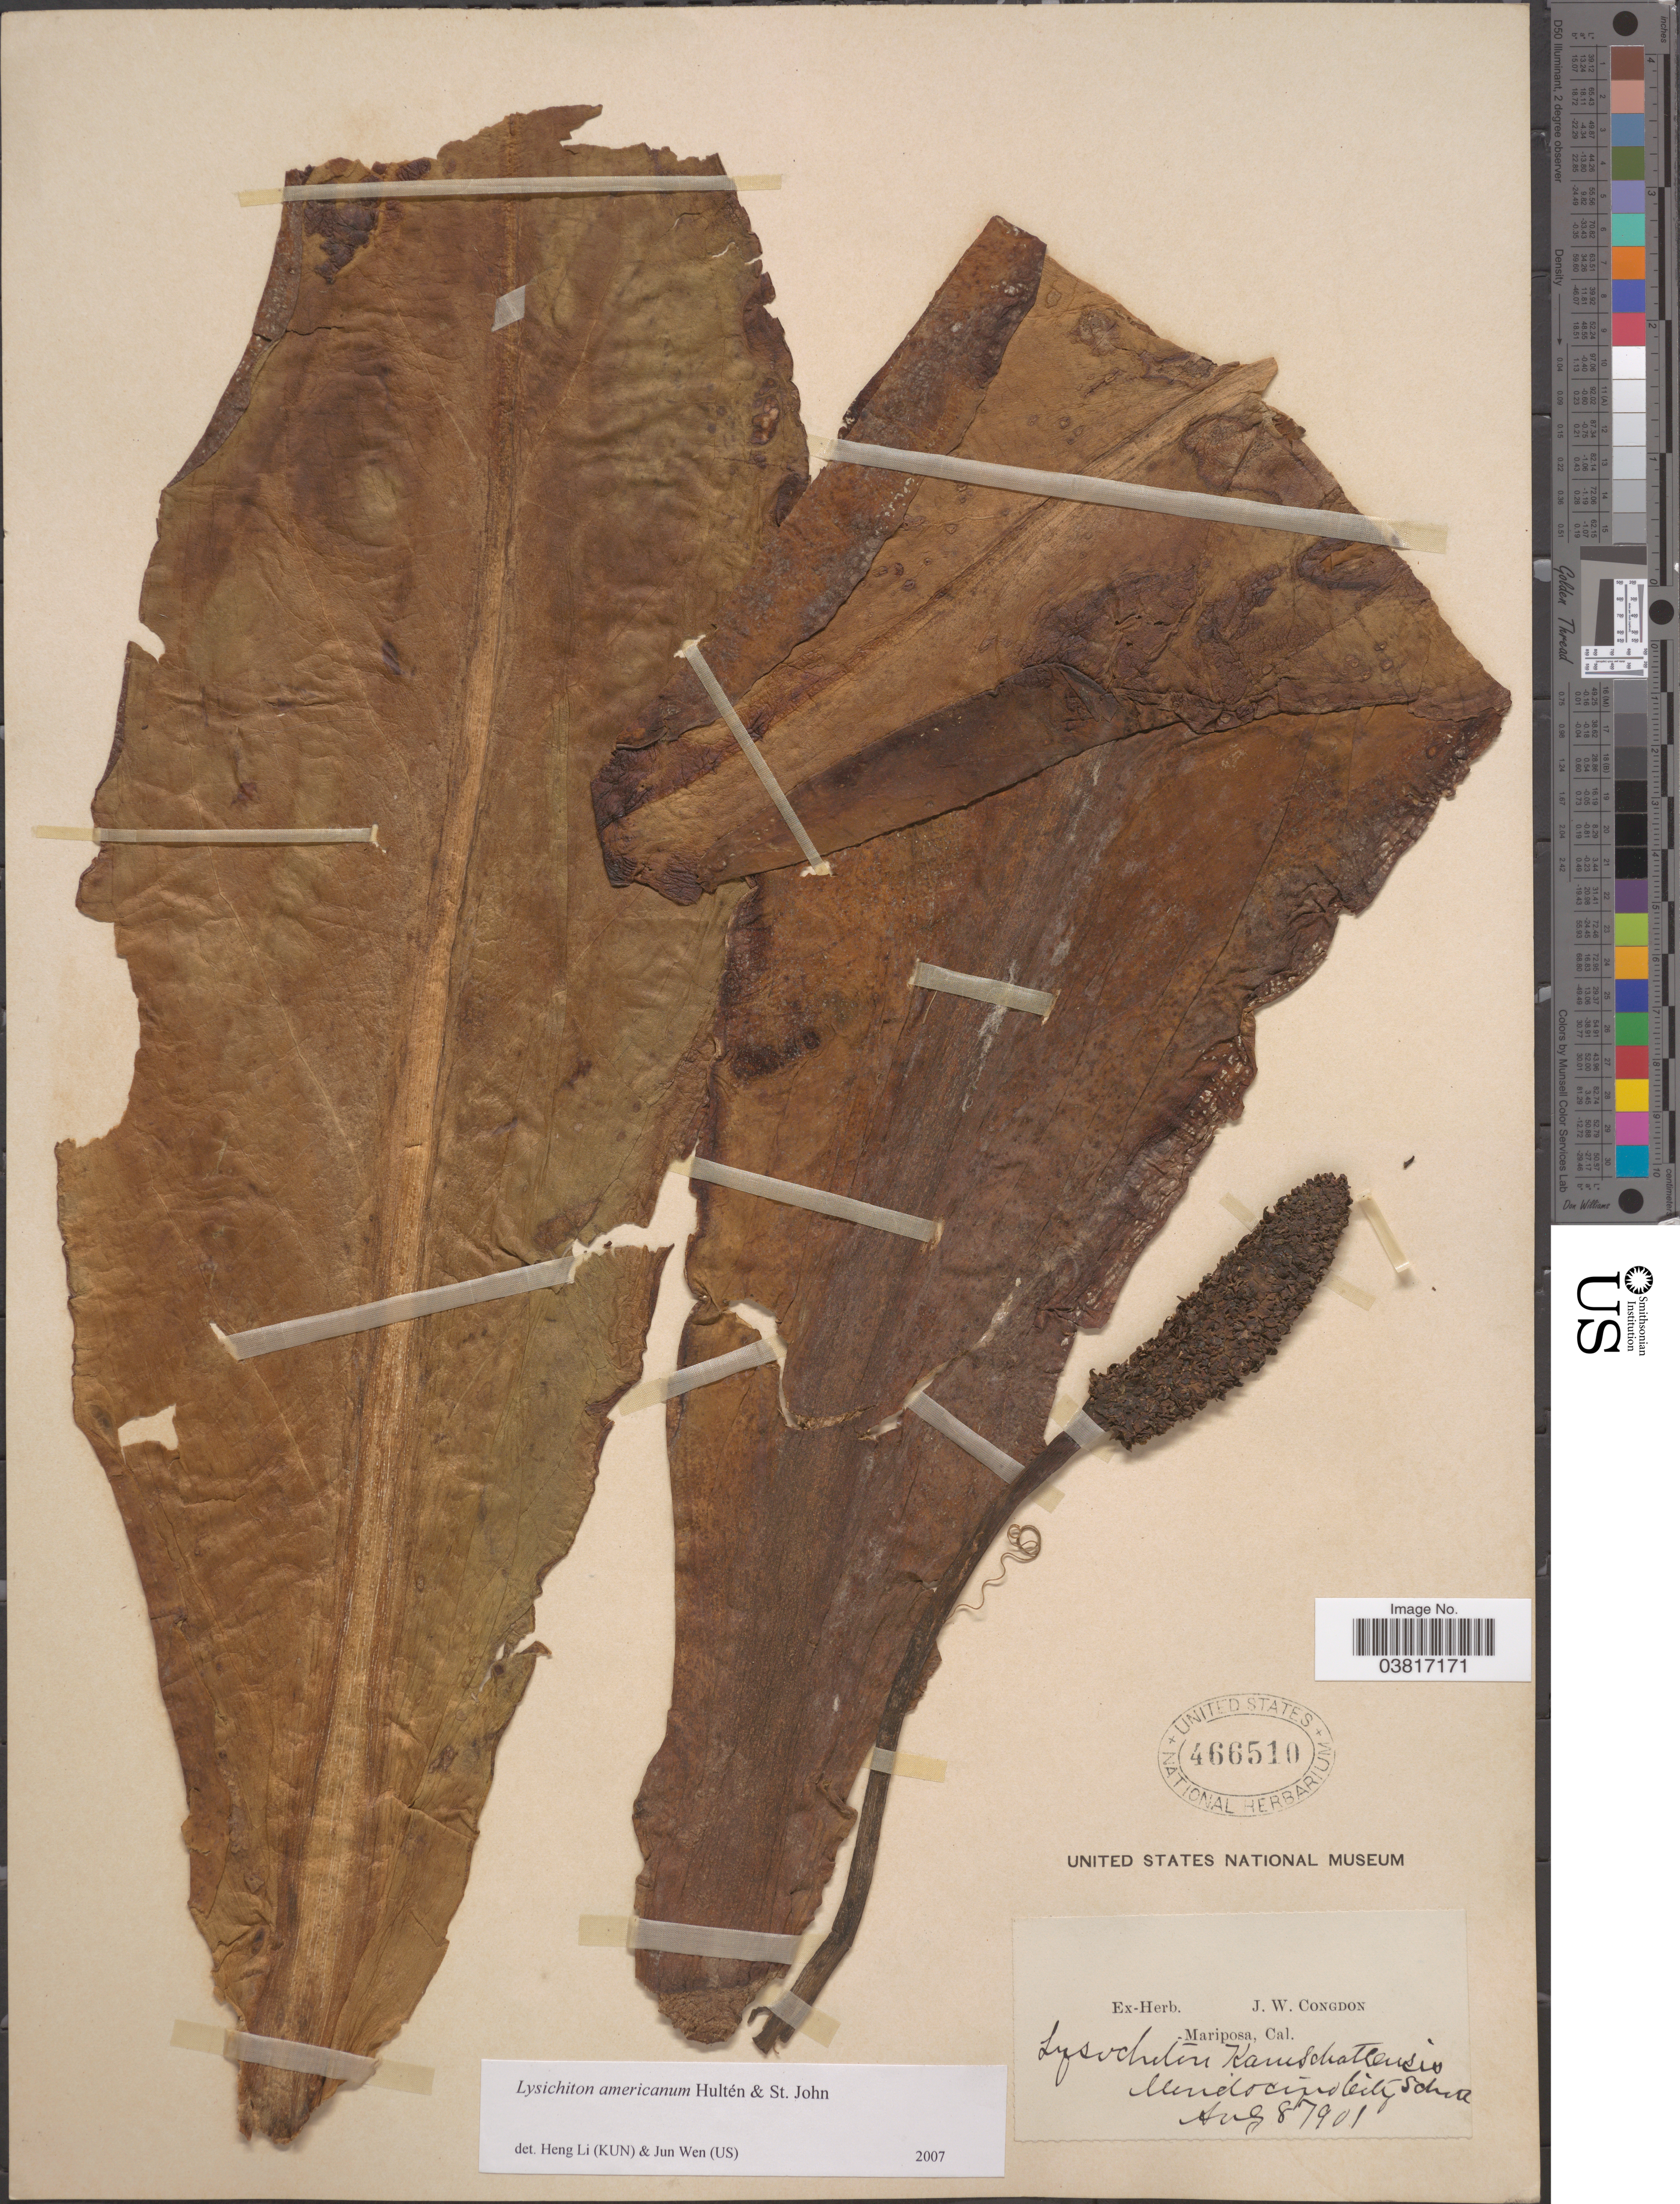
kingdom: Plantae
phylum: Tracheophyta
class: Liliopsida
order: Alismatales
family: Araceae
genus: Lysichiton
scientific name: Lysichiton americanus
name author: Hultén & H. St. John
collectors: ex herb. J. W. Congdon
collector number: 87901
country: United States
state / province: California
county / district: Mendocino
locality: Mariposa. Mendocino City.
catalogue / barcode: US 466510